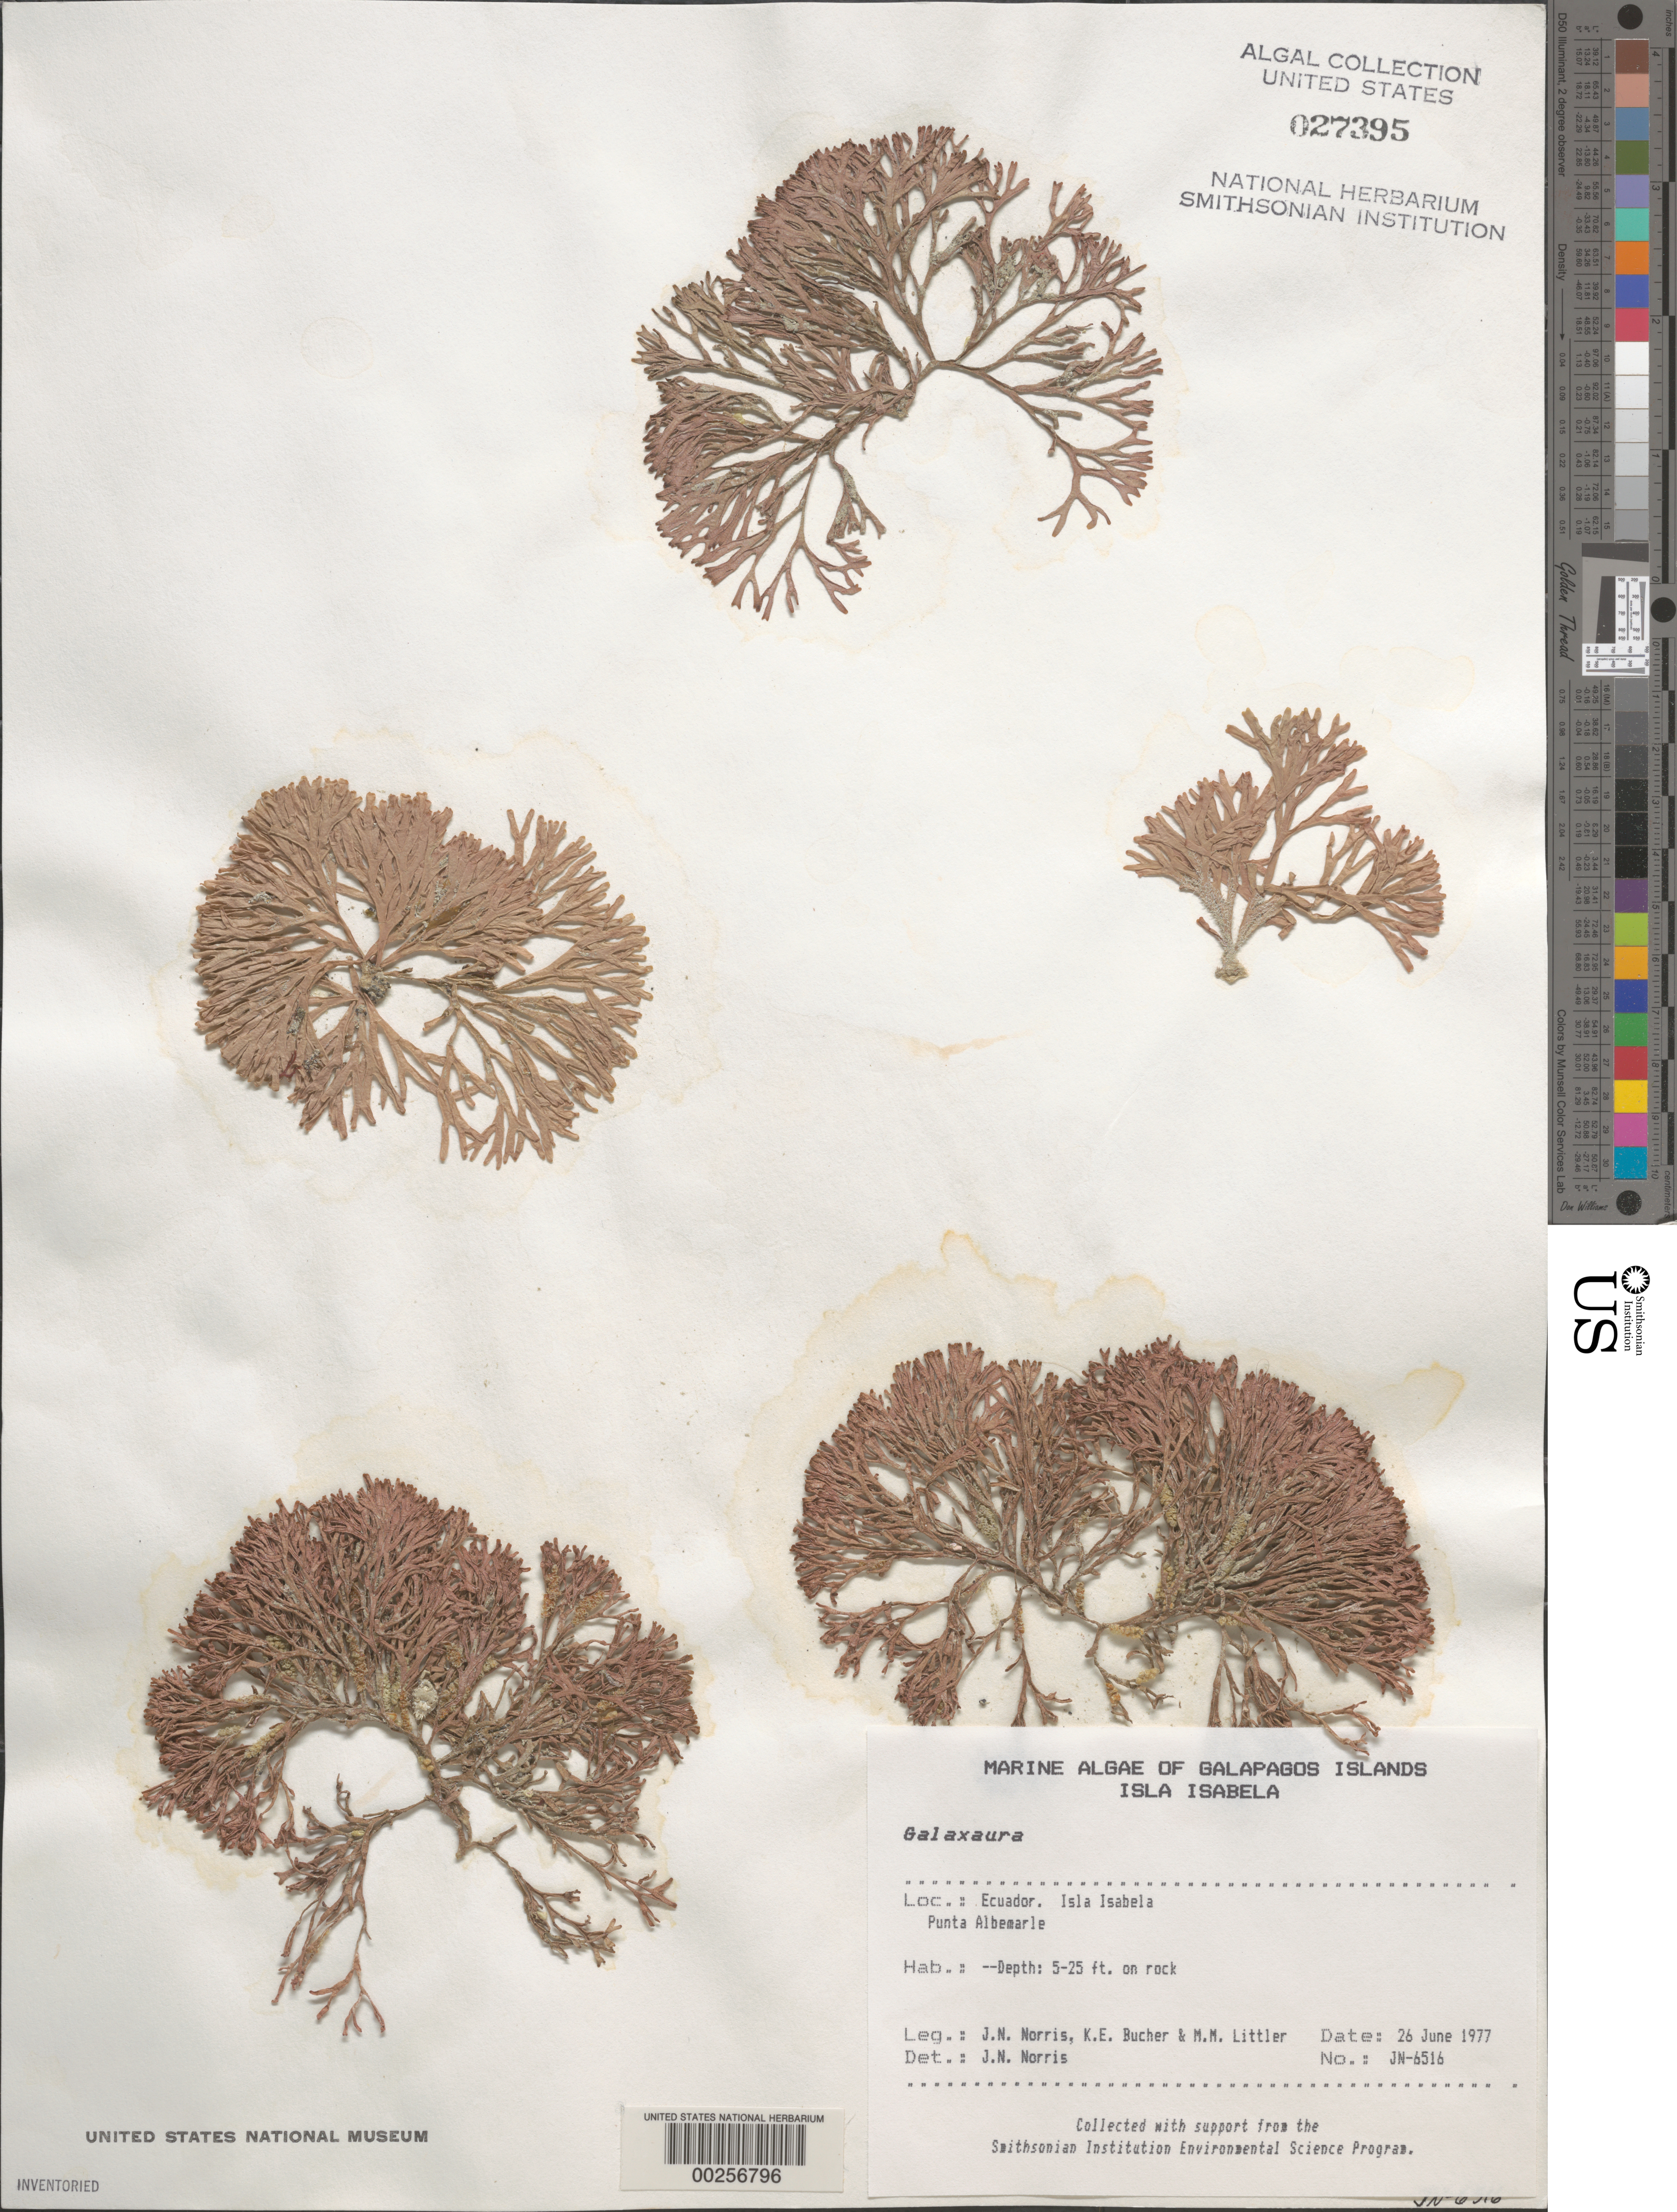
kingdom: Plantae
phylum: Rhodophyta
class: Florideophyceae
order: Nemaliales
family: Galaxauraceae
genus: Galaxaura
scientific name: Galaxaura sp.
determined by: Norris, James N.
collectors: J. N. Norris, K. E. Bucher & M. M. Littler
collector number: JN-6516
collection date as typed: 26 Jun 1977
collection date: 1977-06-26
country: Ecuador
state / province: Colón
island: Isabela [Albemarle]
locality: Punta Albemarle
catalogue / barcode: US 27395